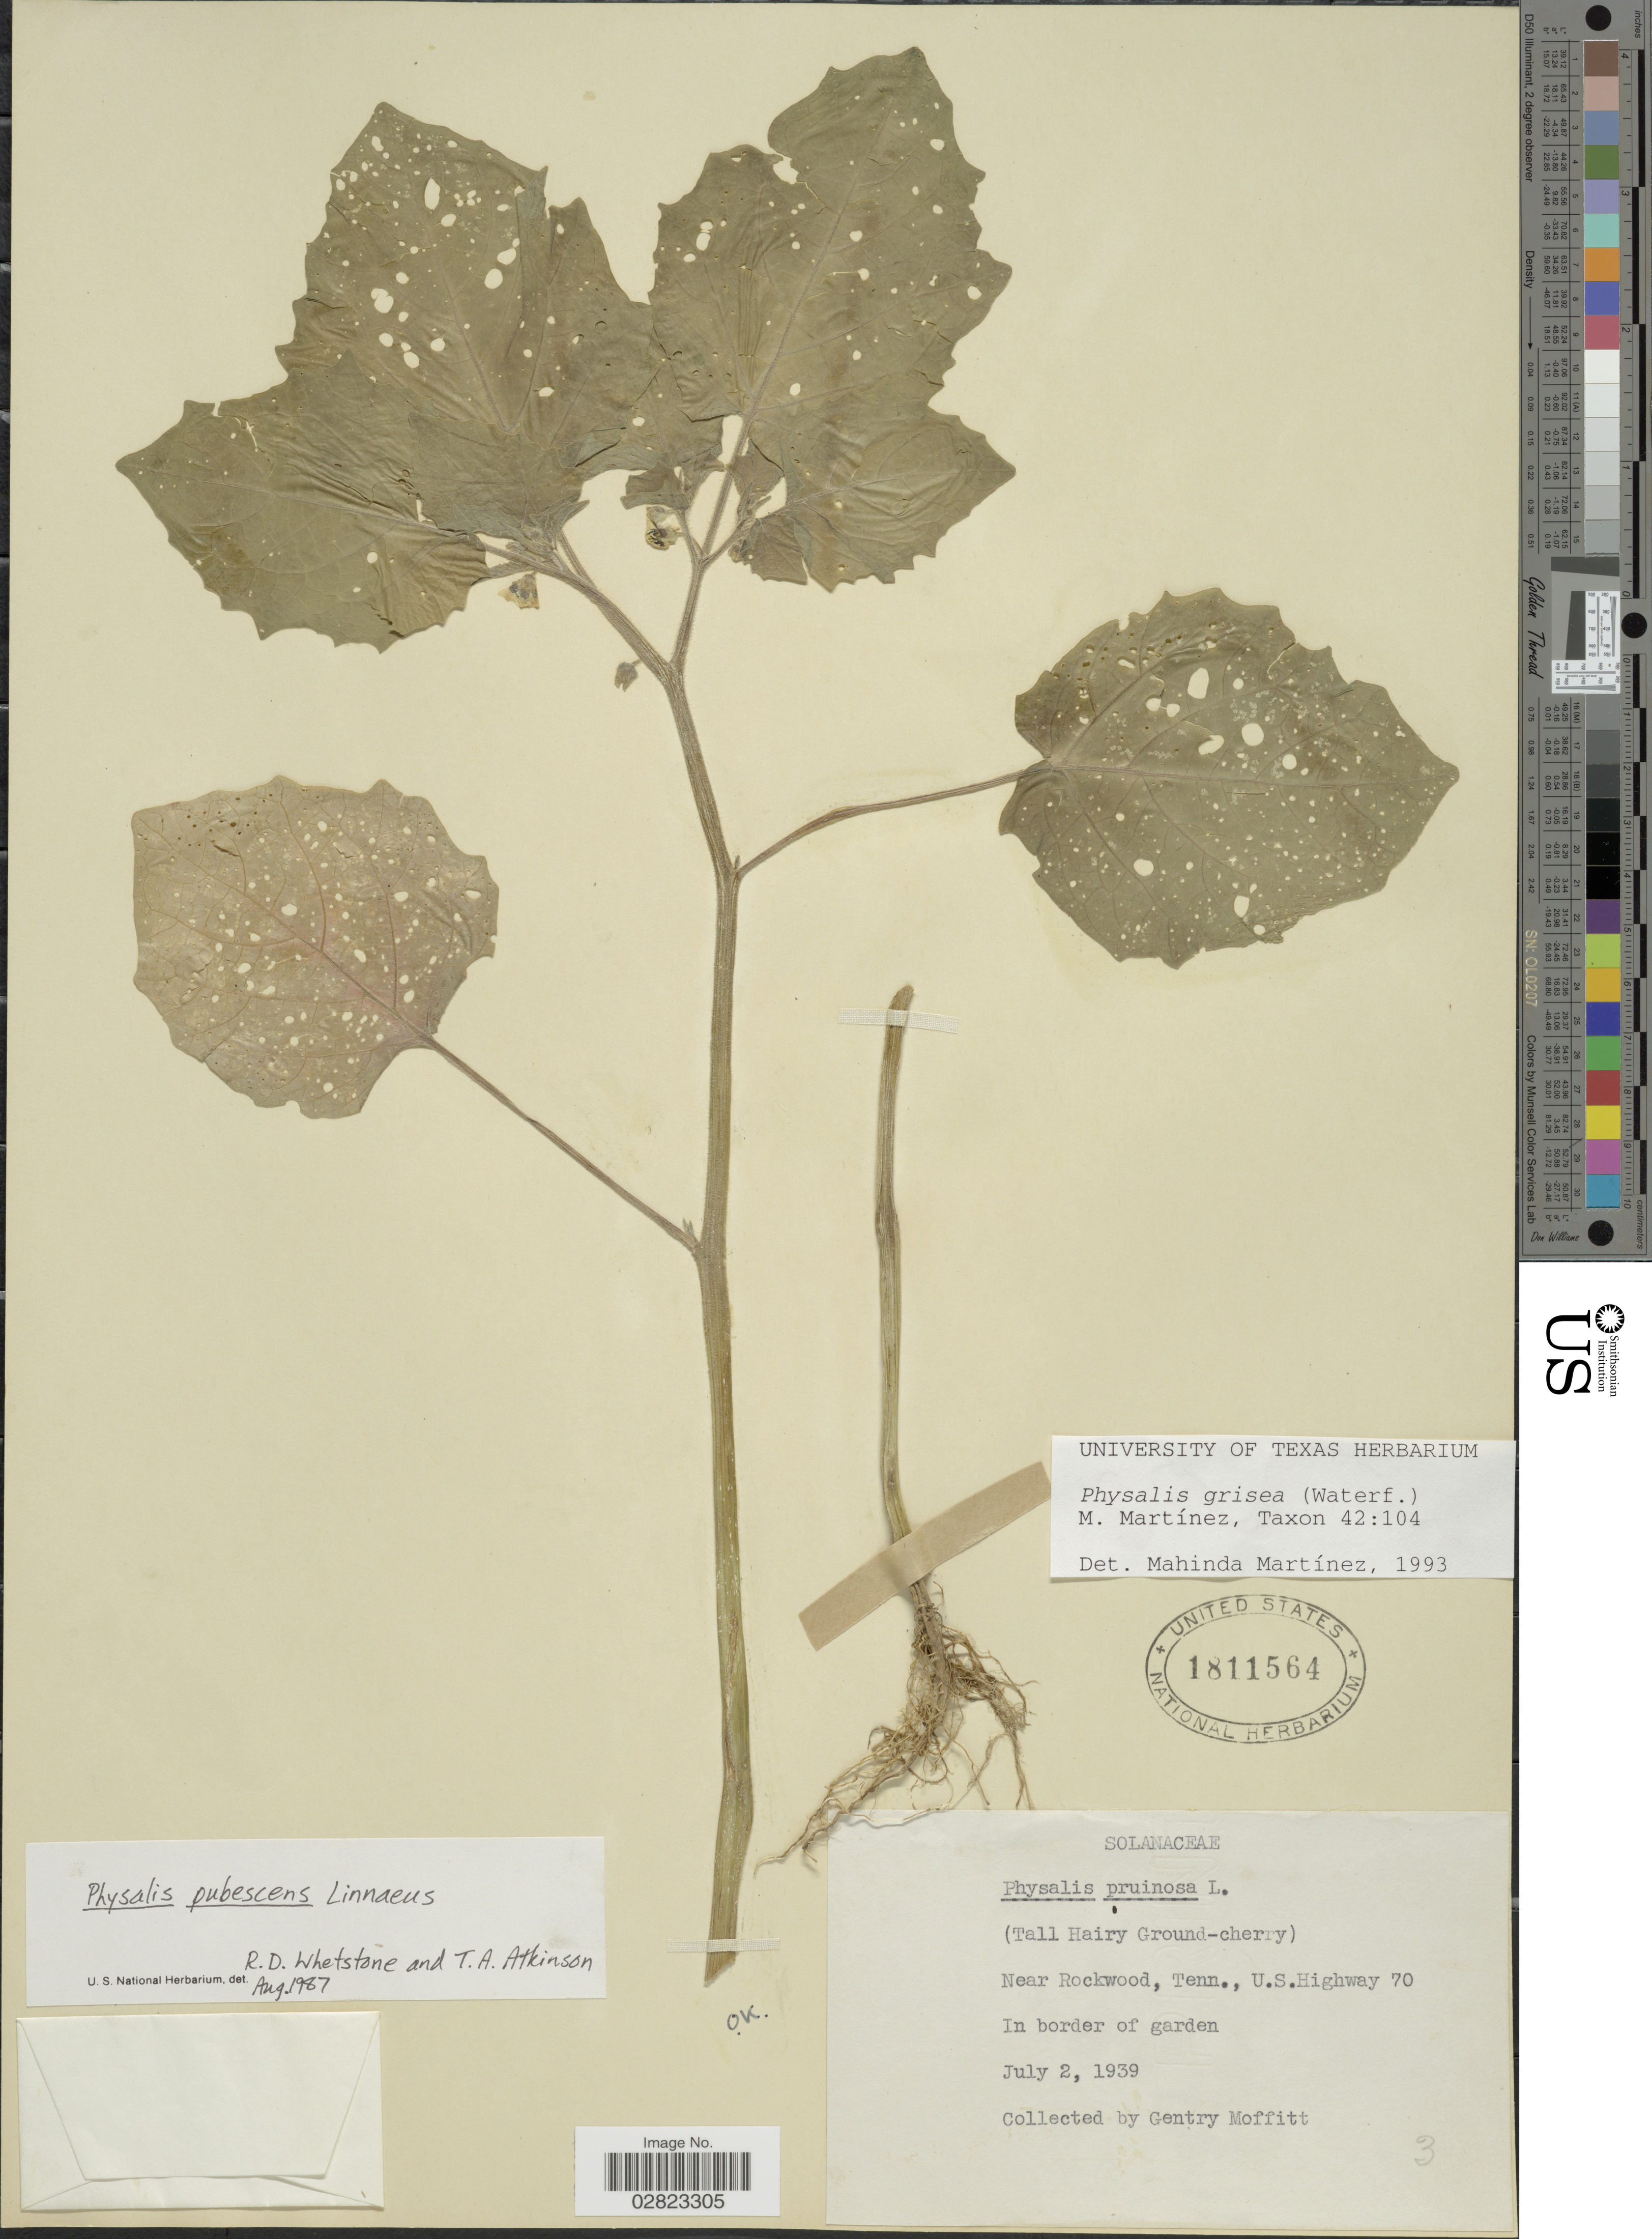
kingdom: Plantae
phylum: Tracheophyta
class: Magnoliopsida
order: Solanales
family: Solanaceae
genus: Physalis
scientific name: Physalis grisea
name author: (Waterf.) M. Martinez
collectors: G. Moffitt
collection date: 1939-07-02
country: United States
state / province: Tennessee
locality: Near Rockwood, U.S. Highway 70.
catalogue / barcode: US 1811564